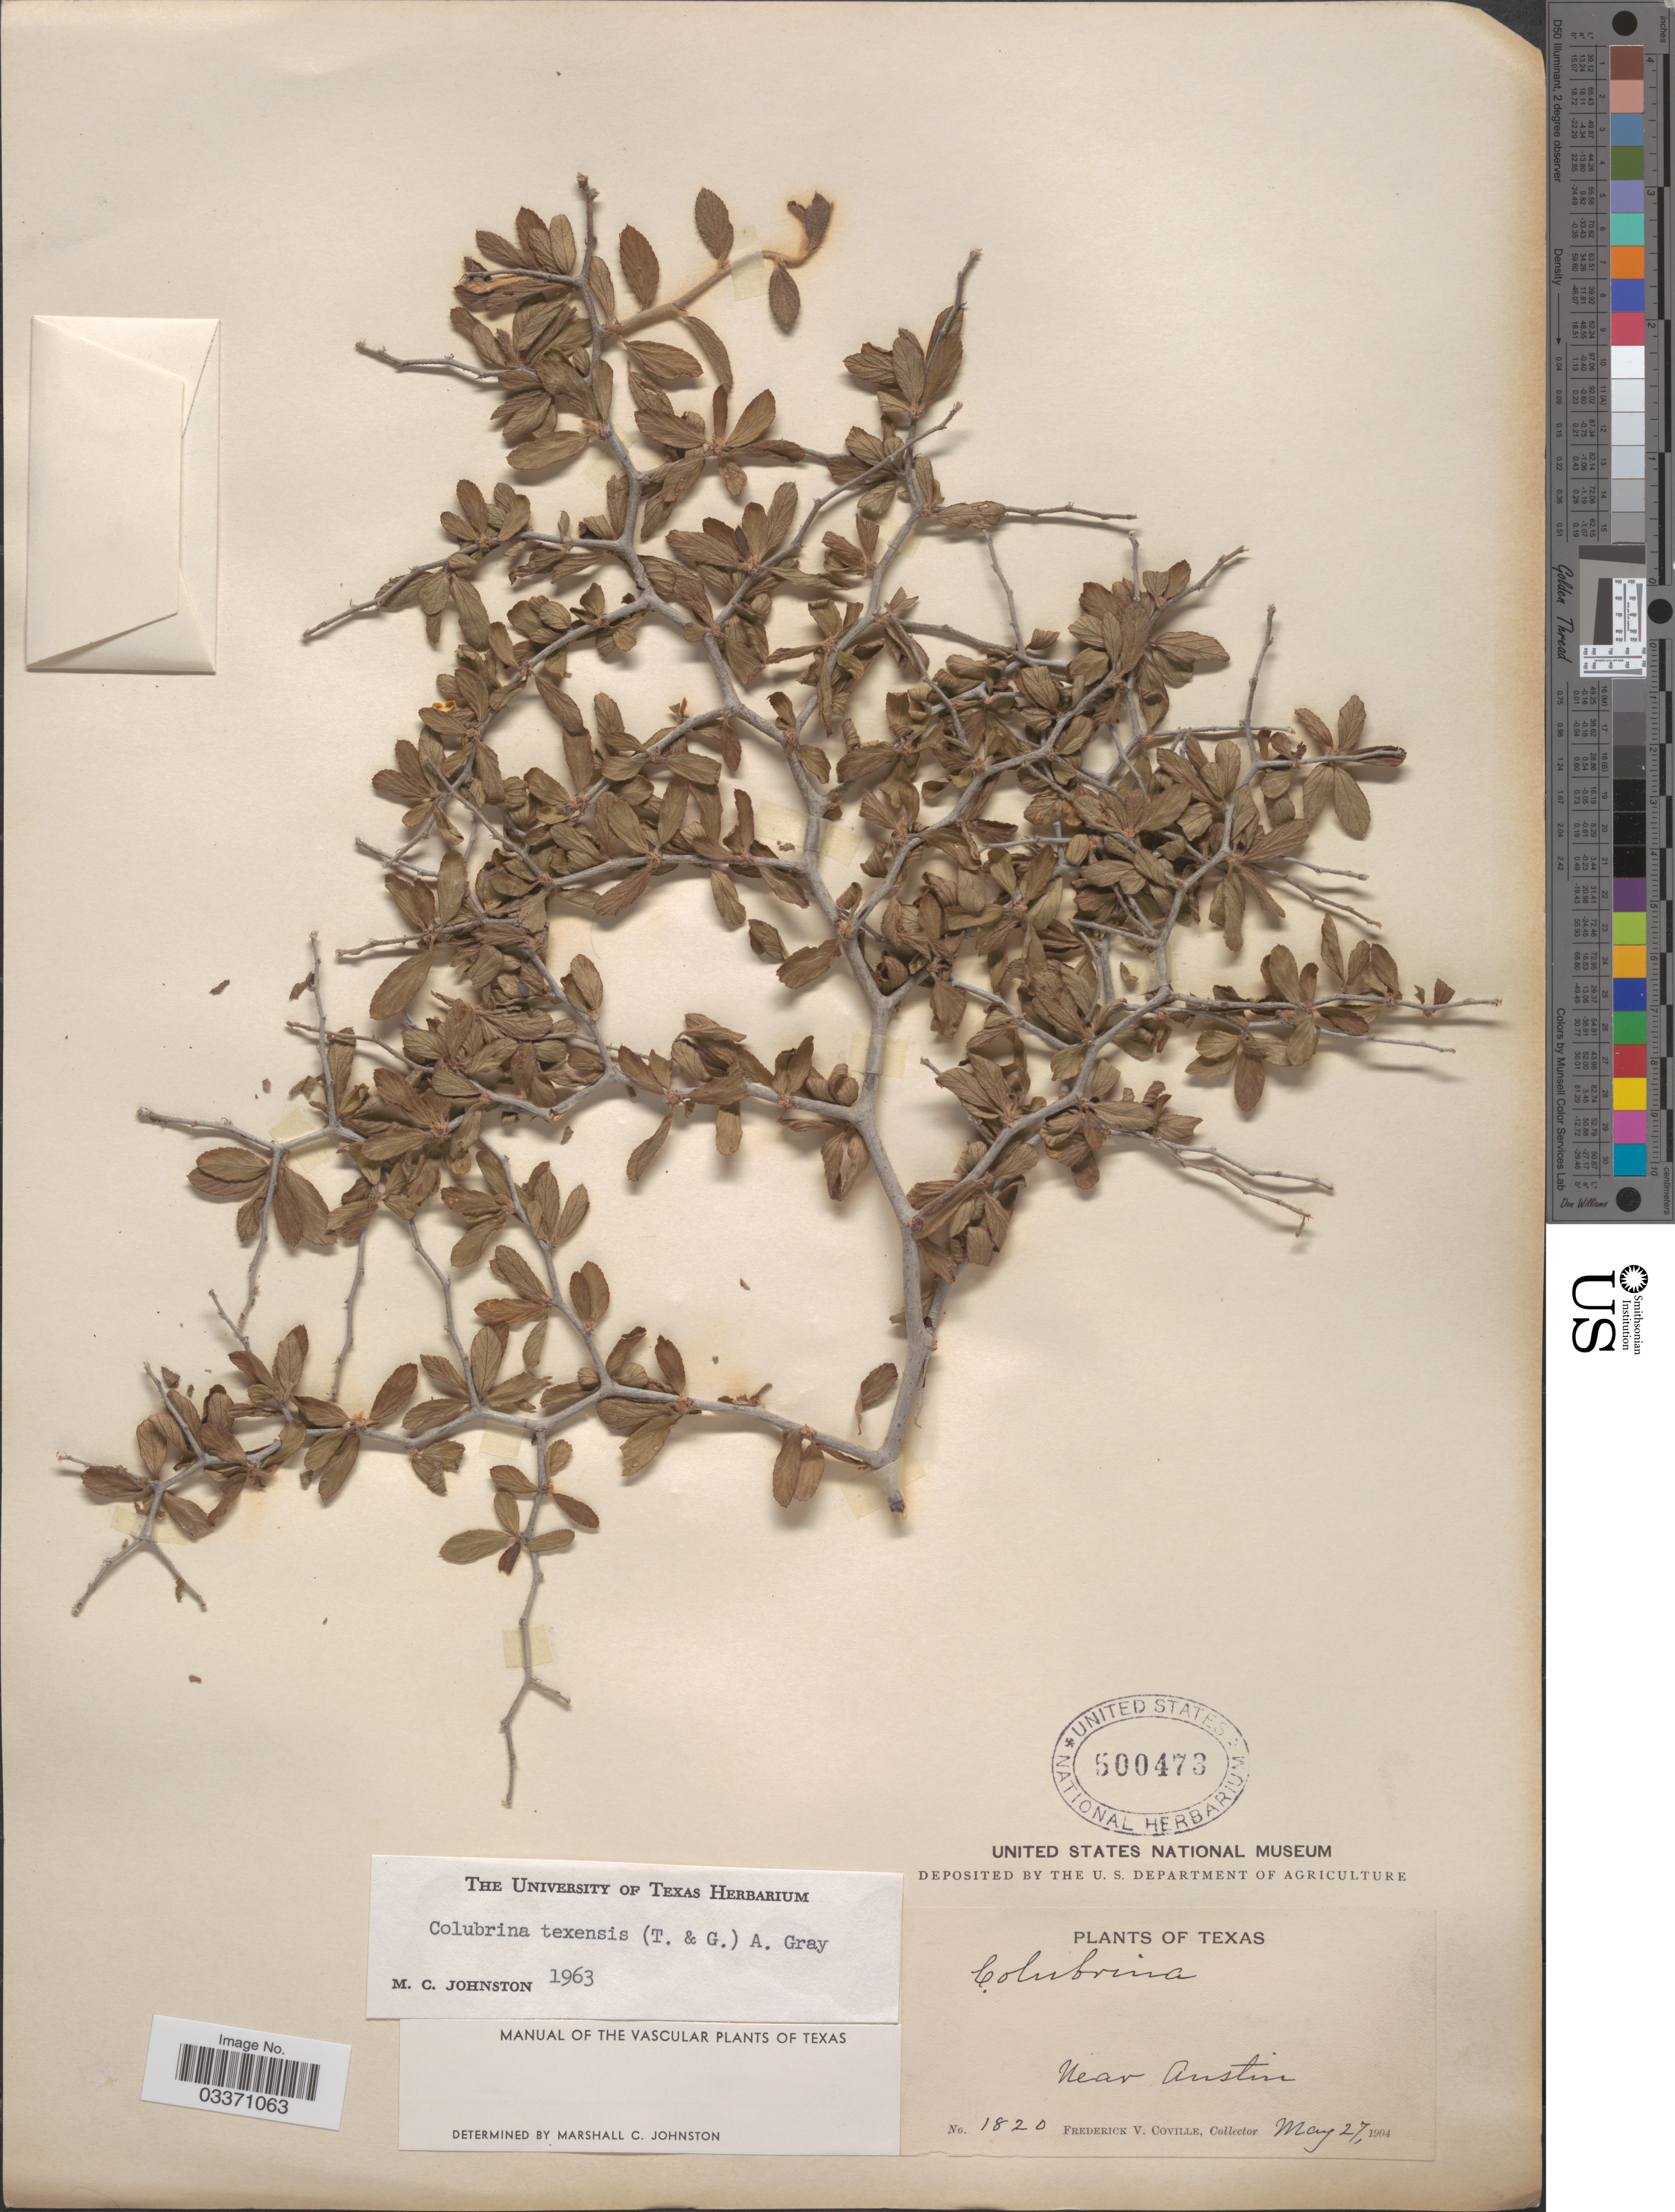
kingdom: Plantae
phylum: Tracheophyta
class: Magnoliopsida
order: Rosales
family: Rhamnaceae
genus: Colubrina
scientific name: Colubrina texensis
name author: (Torr. & A. Gray) A. Gray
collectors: F. V. Coville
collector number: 1820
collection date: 1904-05-27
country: United States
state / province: Texas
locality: Near Austin.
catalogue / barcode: US 500473